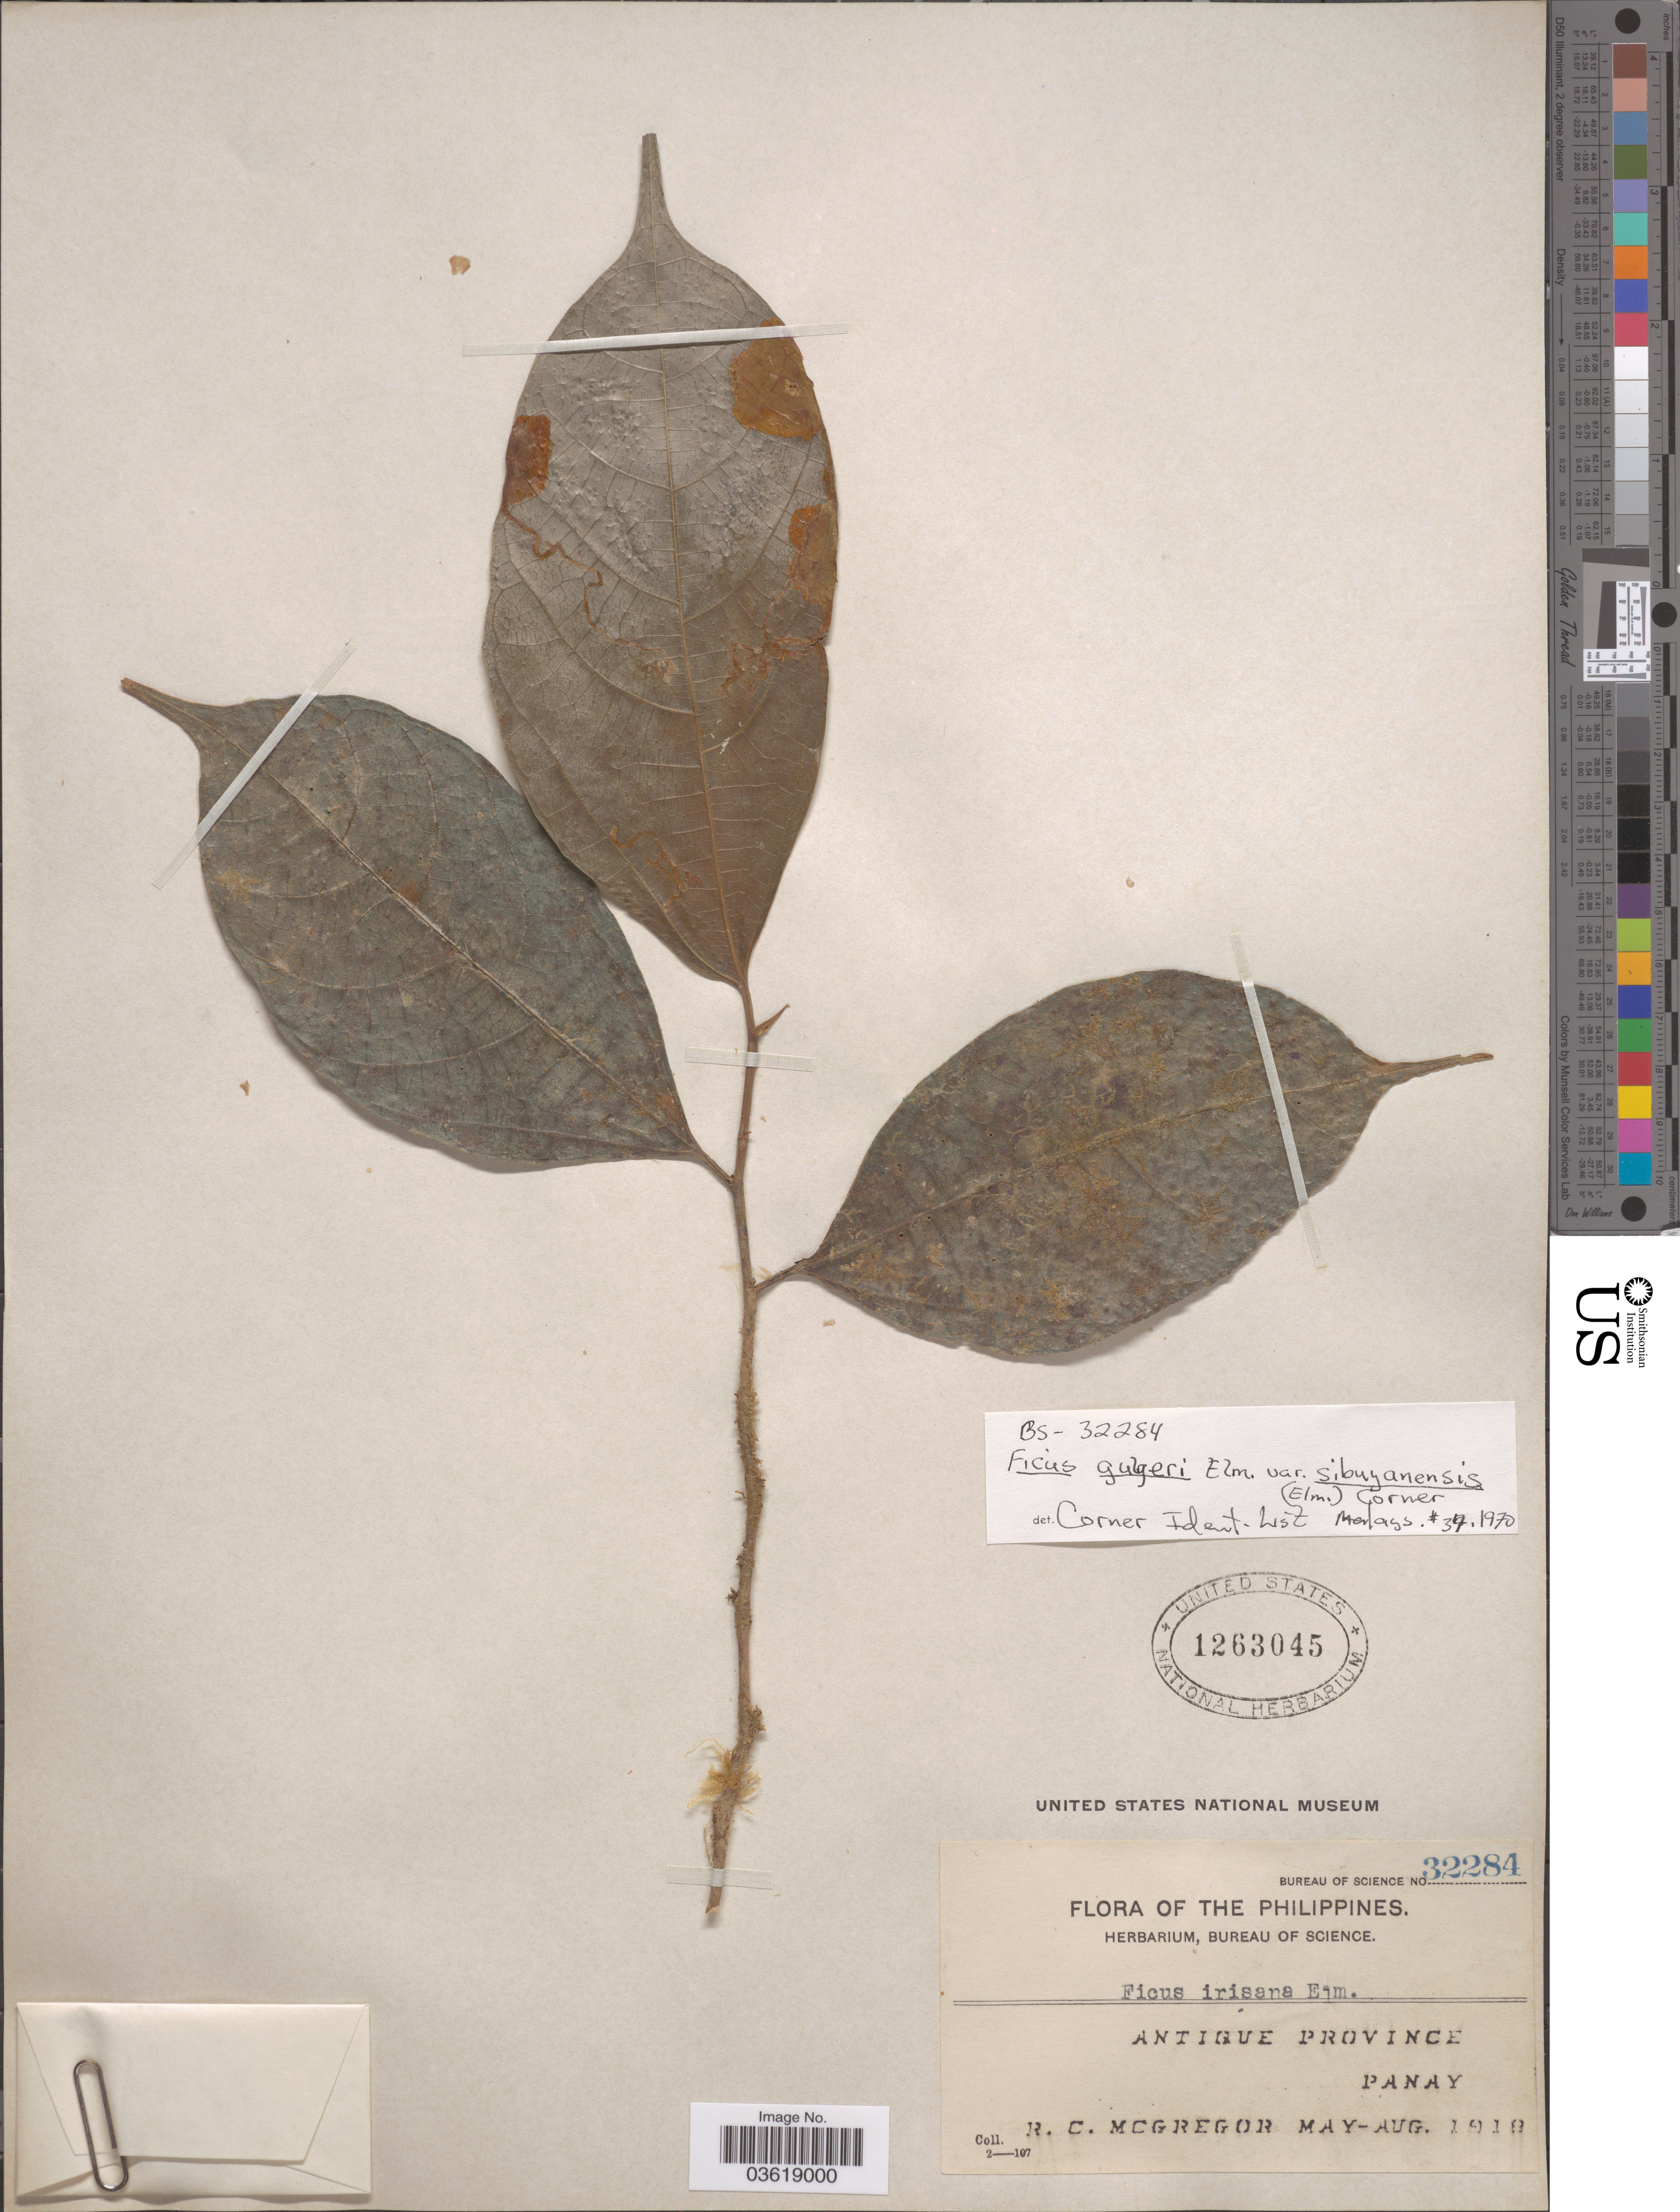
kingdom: Plantae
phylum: Tracheophyta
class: Magnoliopsida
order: Rosales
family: Moraceae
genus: Ficus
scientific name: Ficus guyeri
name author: Elmer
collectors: R. C. McGregor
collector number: Bureau of Science 32284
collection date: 1918-05/1918-08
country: Philippines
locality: Antique Province. Panay.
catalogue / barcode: US 1263045